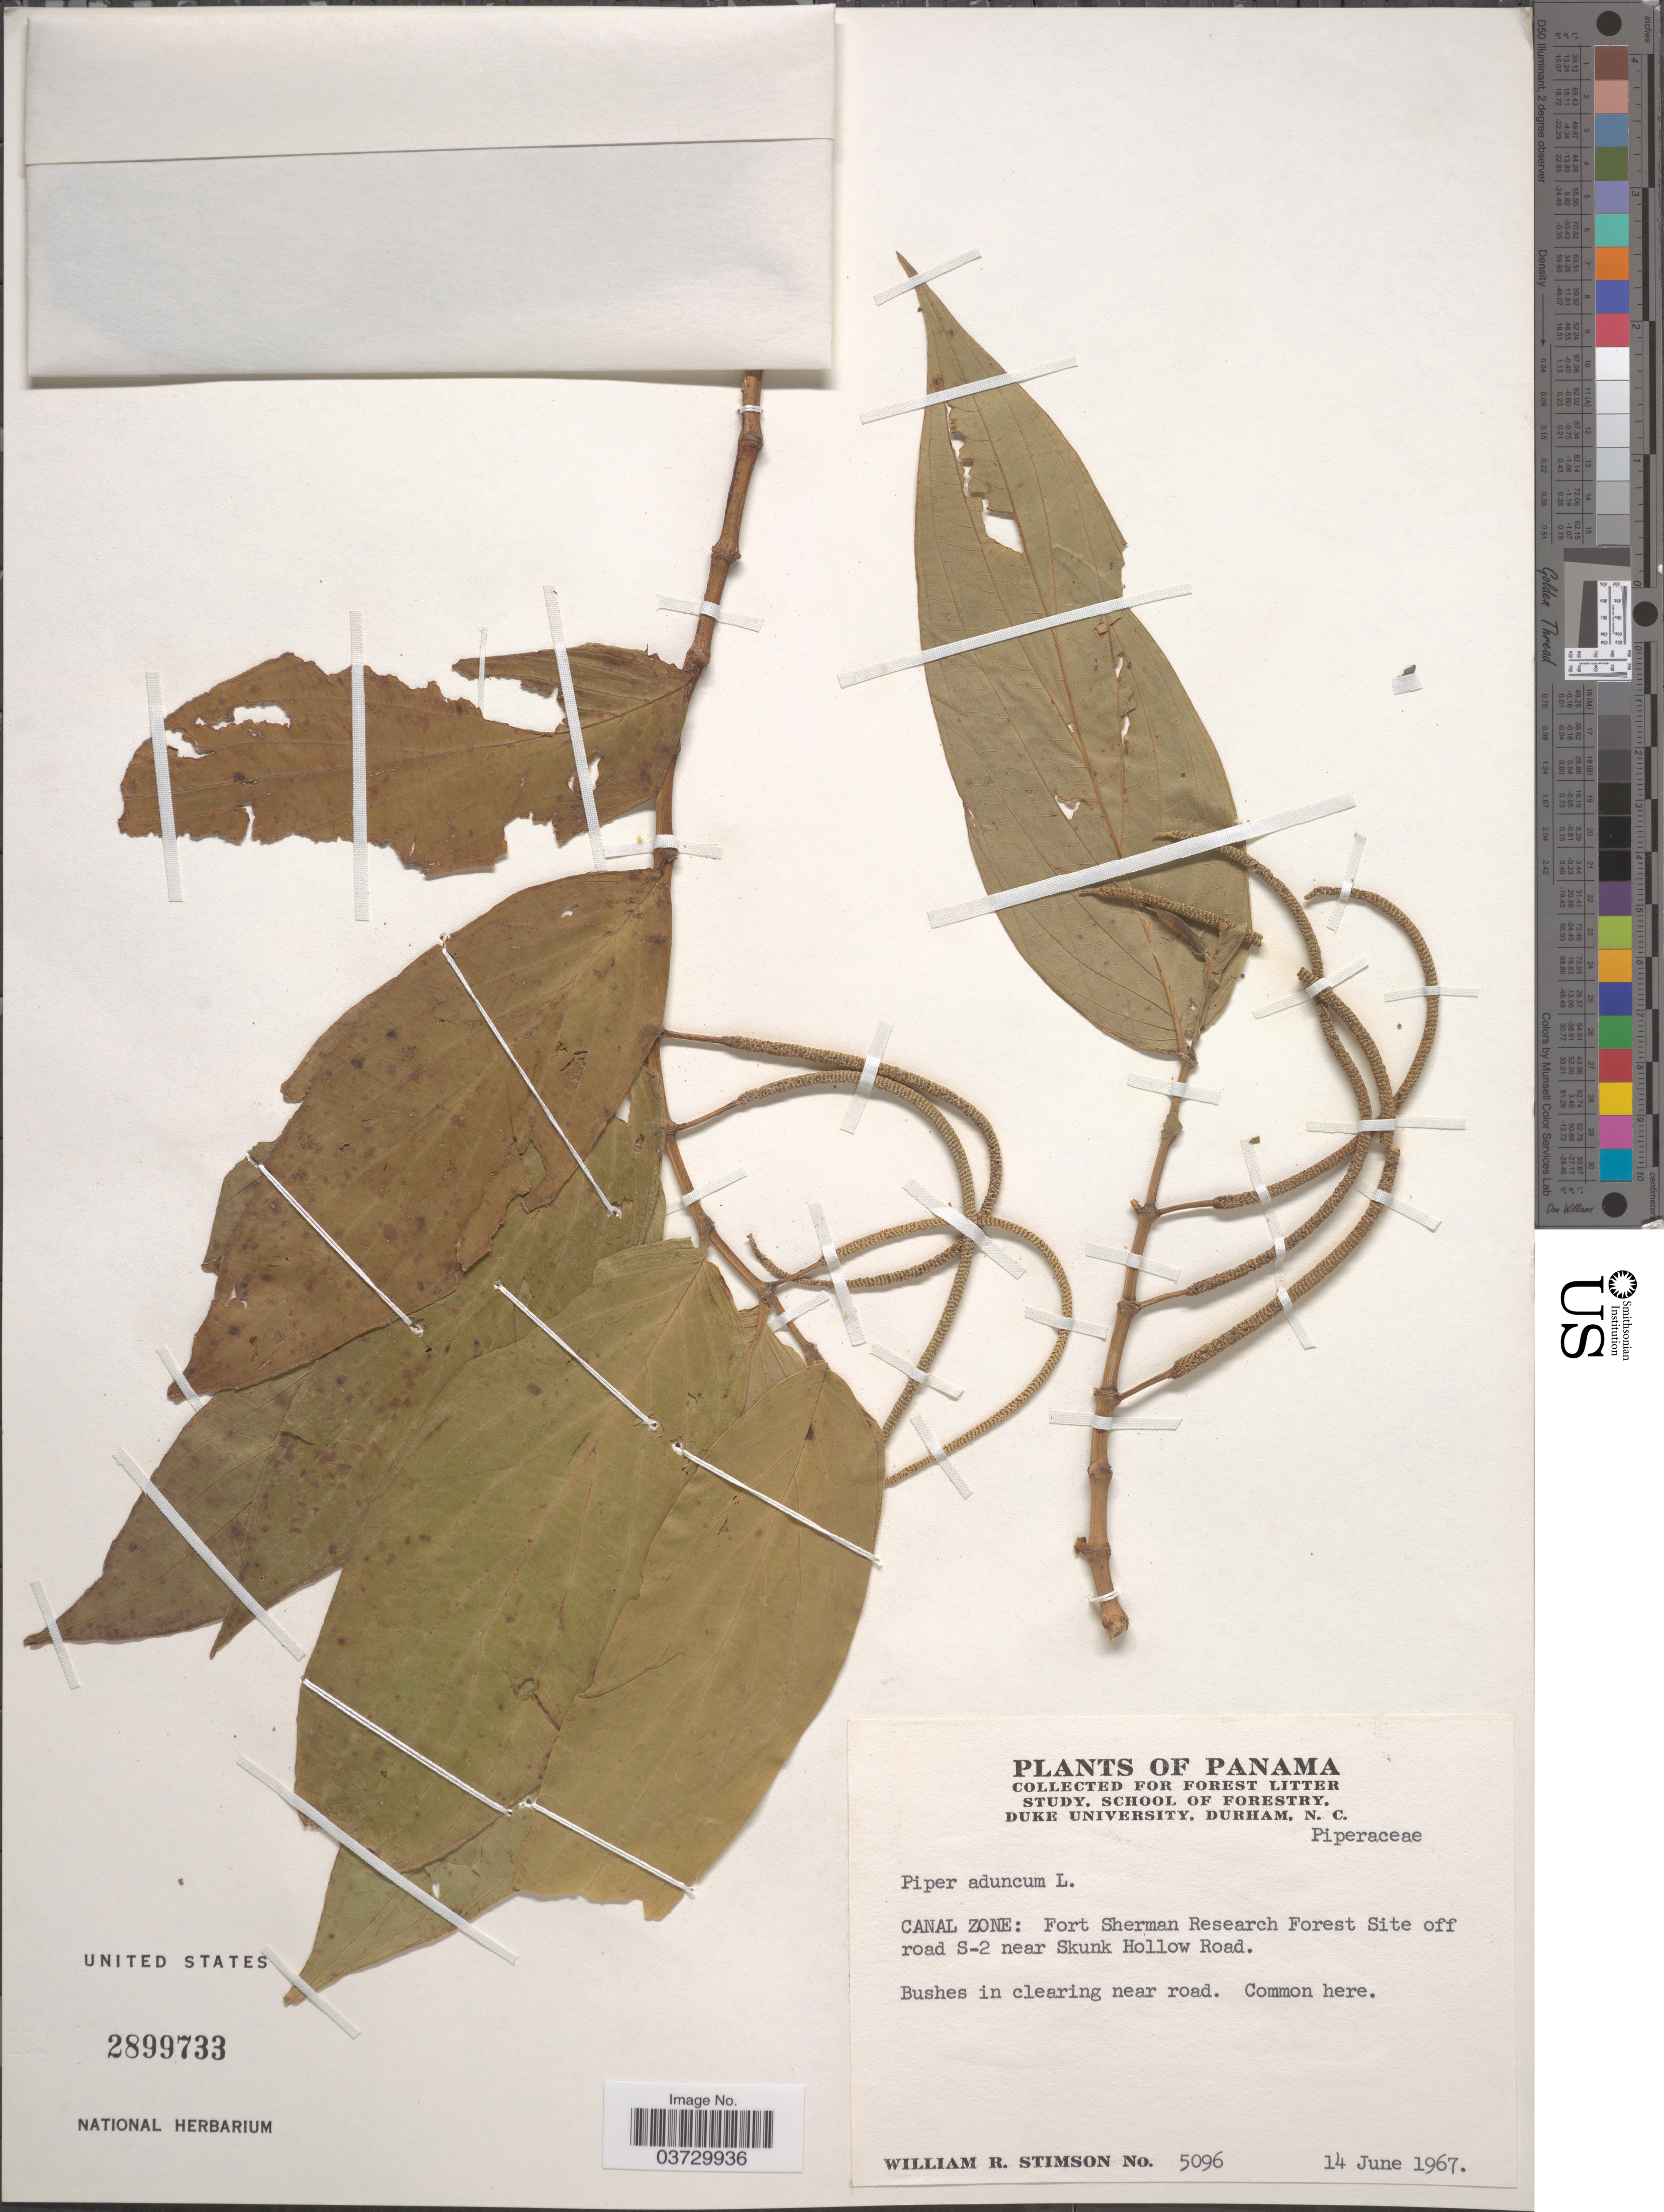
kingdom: Plantae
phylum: Tracheophyta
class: Magnoliopsida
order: Piperales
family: Piperaceae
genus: Piper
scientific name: Piper aduncum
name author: L.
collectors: W. R. Stimson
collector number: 5096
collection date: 1967-06-14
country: Panama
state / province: Colón / Panamá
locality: Canal Zone: Fort Sherman Research Forest Site off road S-2 near Skunk Hollow Road.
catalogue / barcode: US 2899733